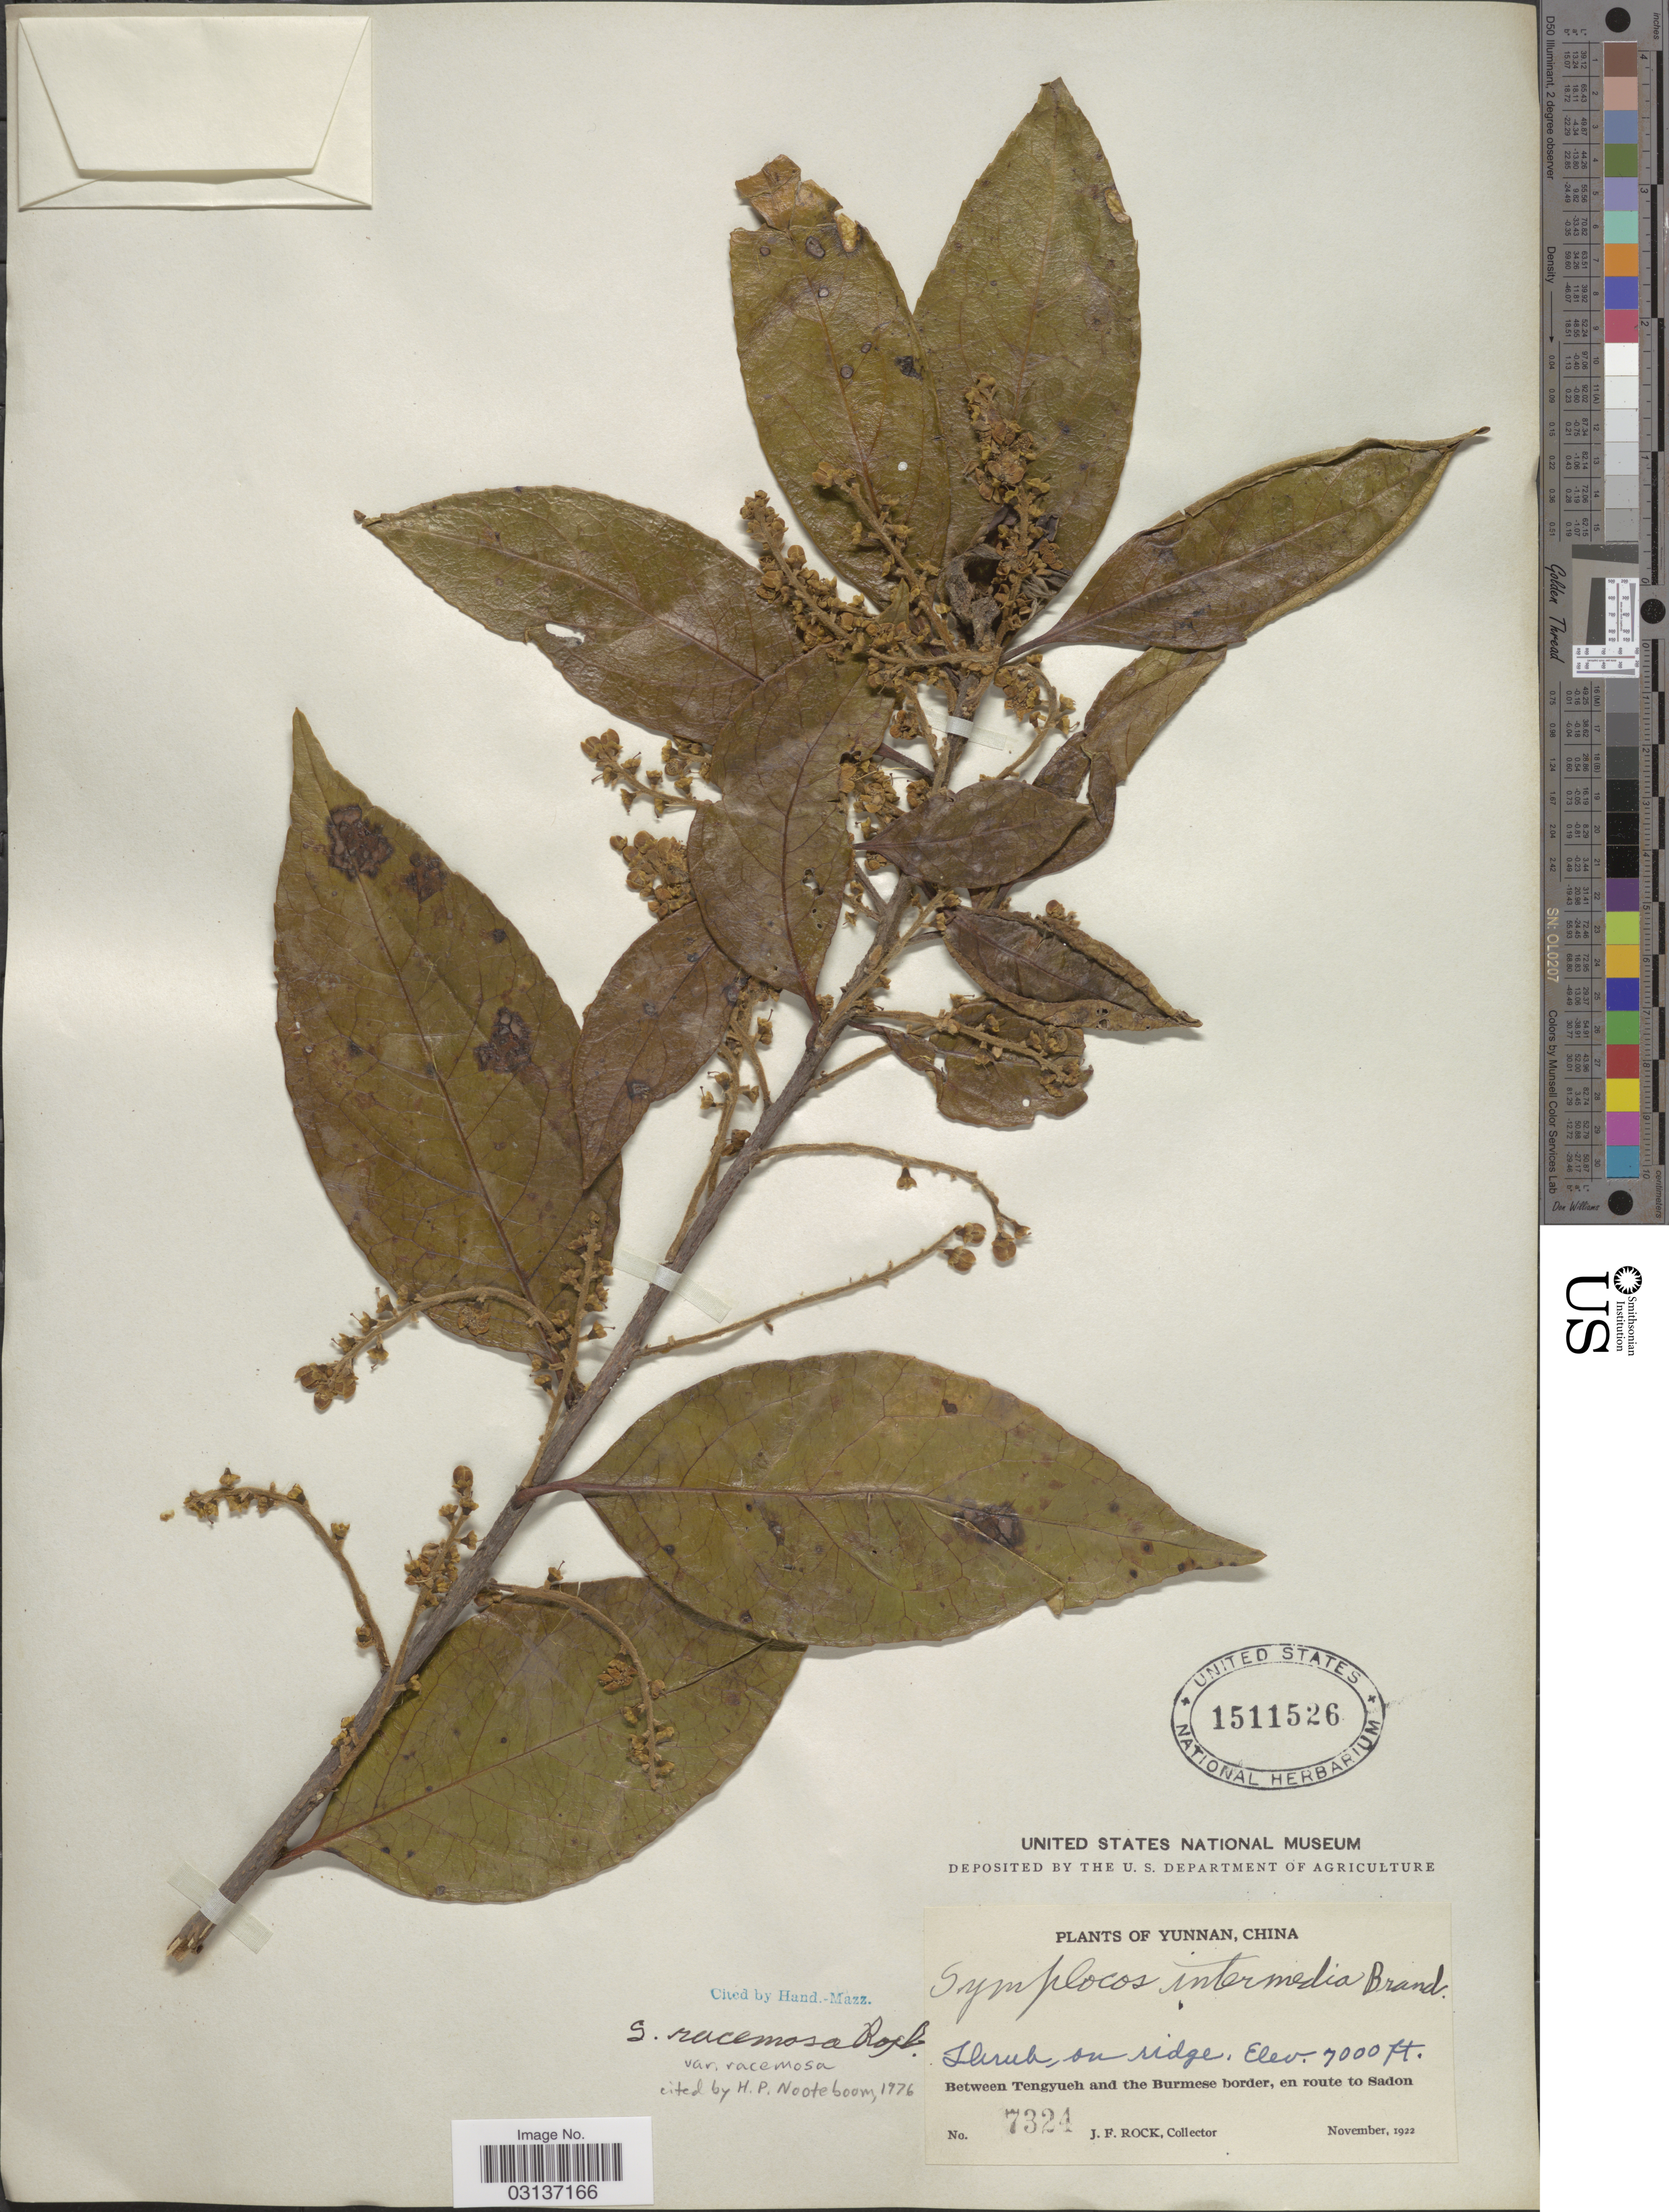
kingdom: Plantae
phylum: Tracheophyta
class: Magnoliopsida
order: Ericales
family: Symplocaceae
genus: Symplocos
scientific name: Symplocos racemosa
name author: Roxb.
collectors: J. Rock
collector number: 7324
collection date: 1922-11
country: China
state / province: Yunnan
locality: Between Tengyueh and the Burmese border, en route to Sadon.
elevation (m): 2134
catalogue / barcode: US 1511526